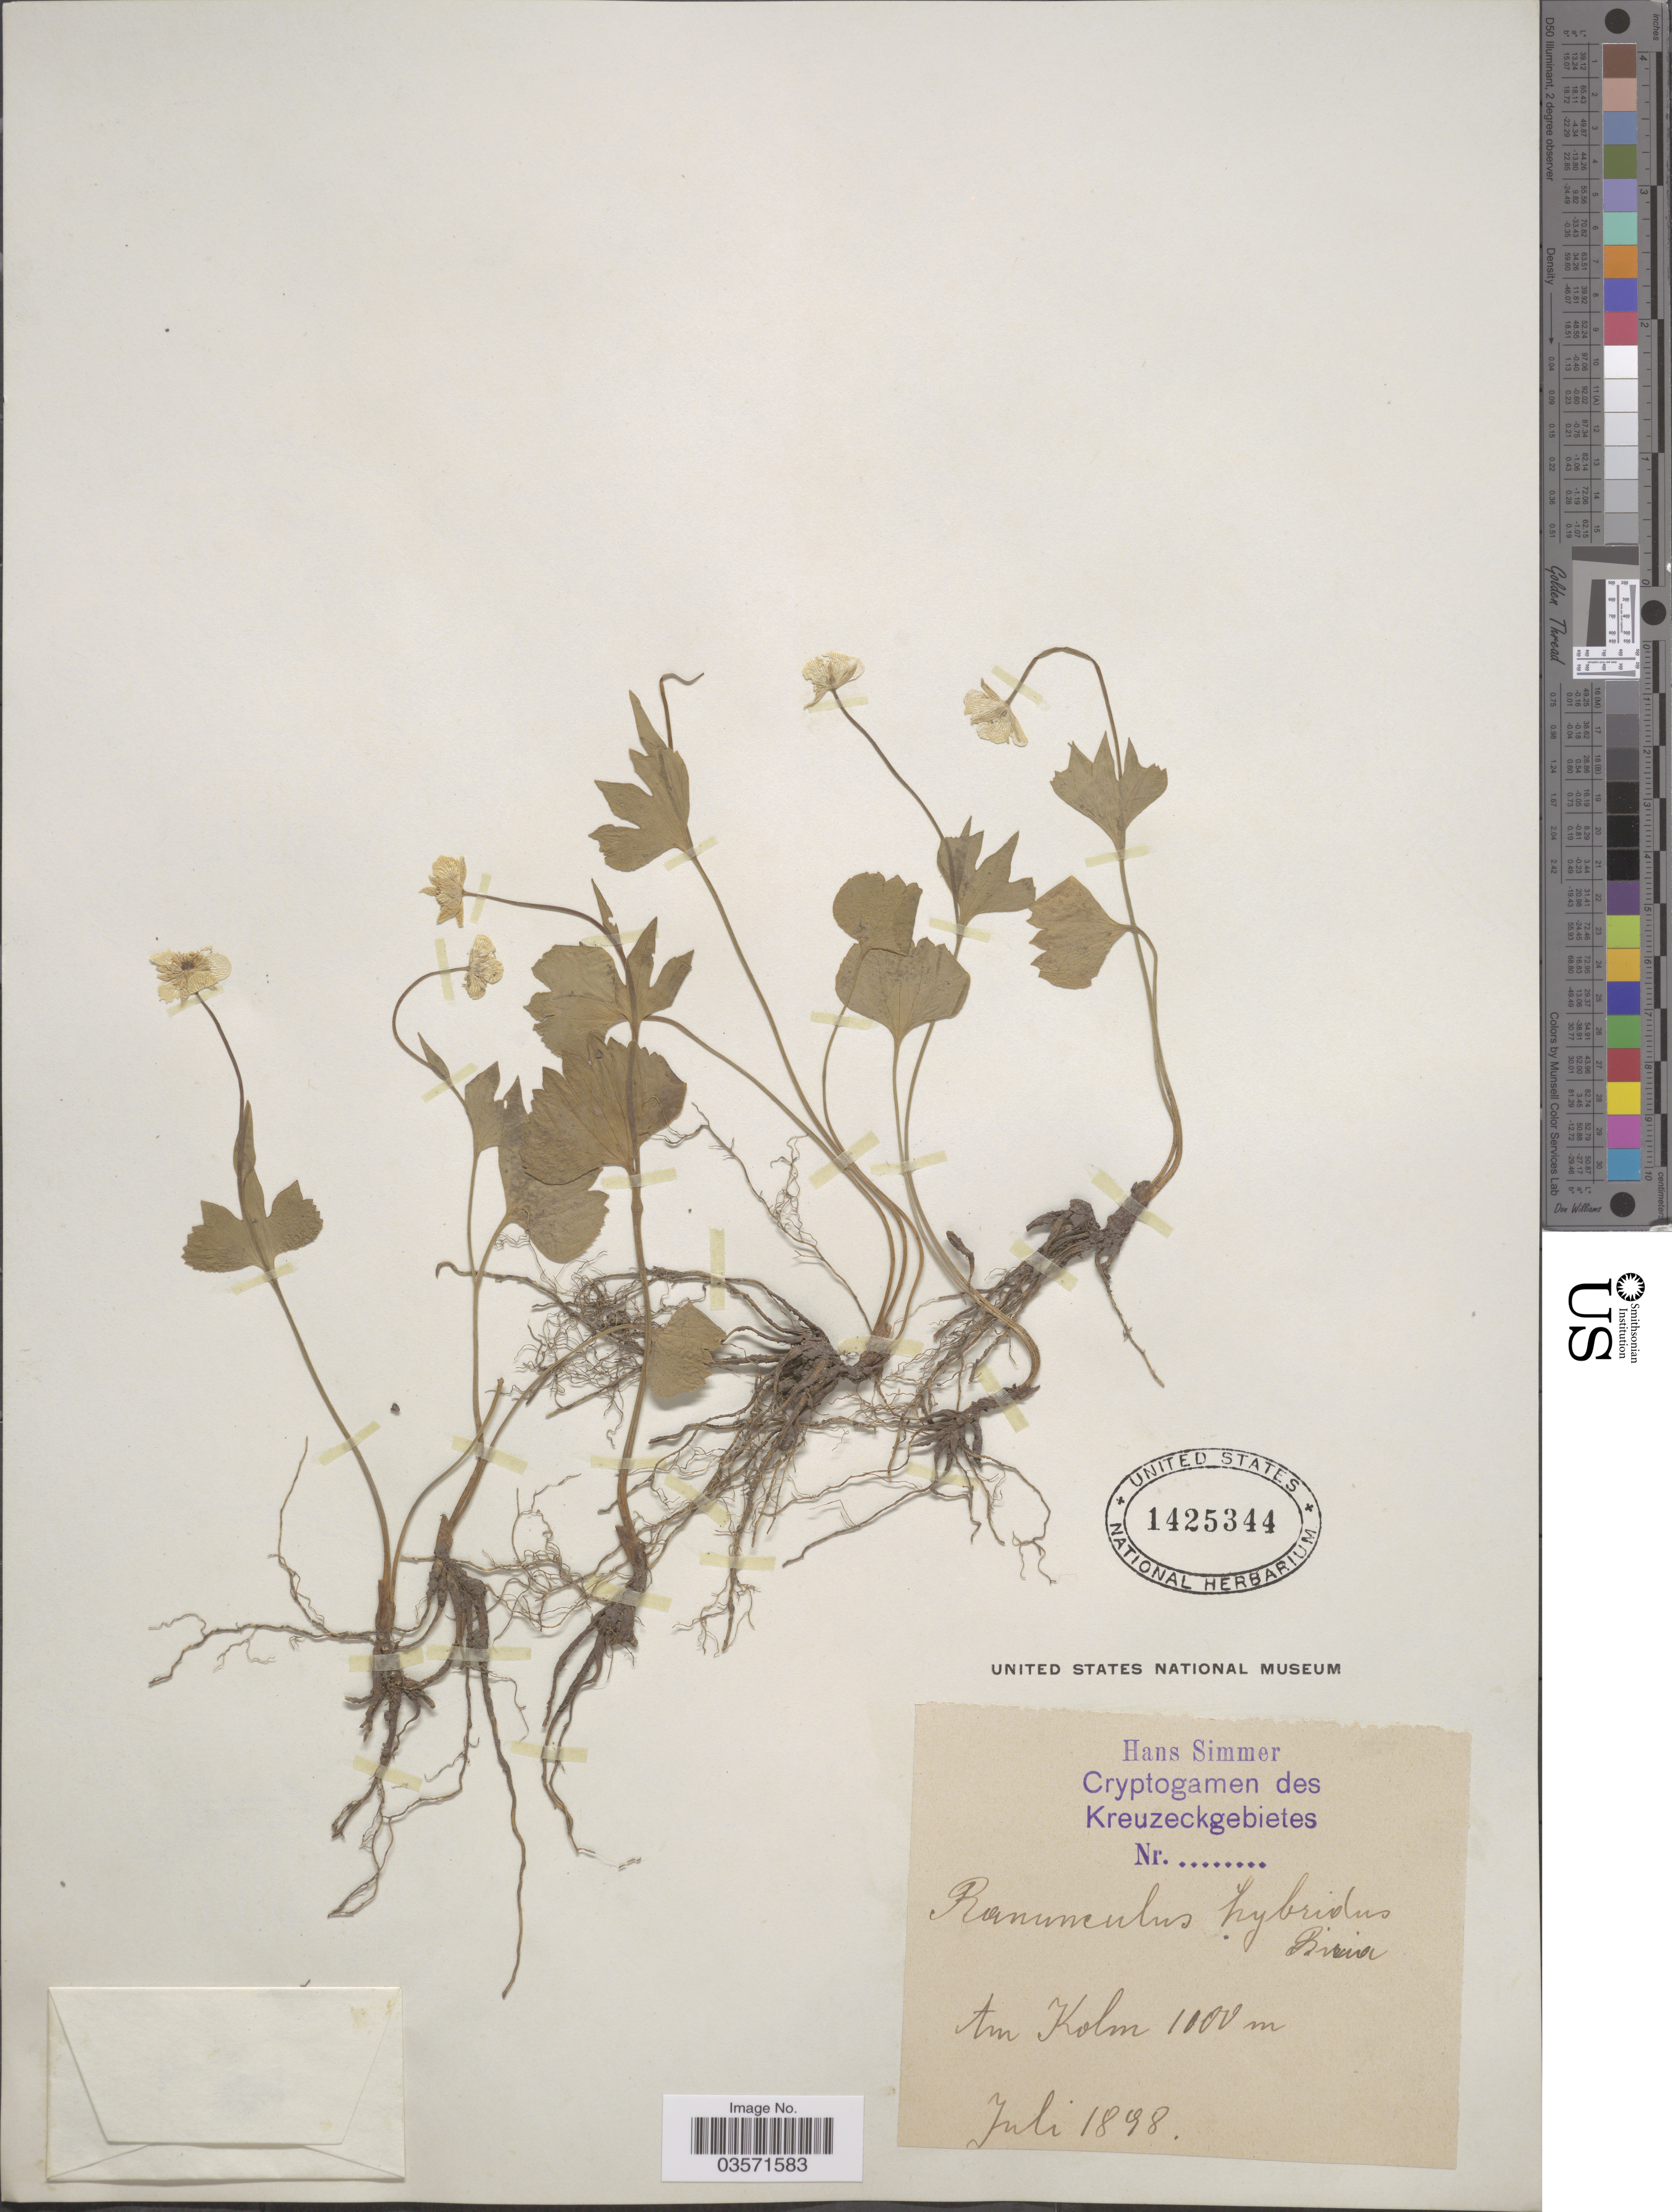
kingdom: Plantae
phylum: Tracheophyta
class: Magnoliopsida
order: Ranunculales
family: Ranunculaceae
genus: Ranunculus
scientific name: Ranunculus hybridus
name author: Biria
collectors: H. Simmer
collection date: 1898-07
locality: Cryptogamen des Kreuzeckgebietes. Am Kolm.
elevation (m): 1000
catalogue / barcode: US 1425344